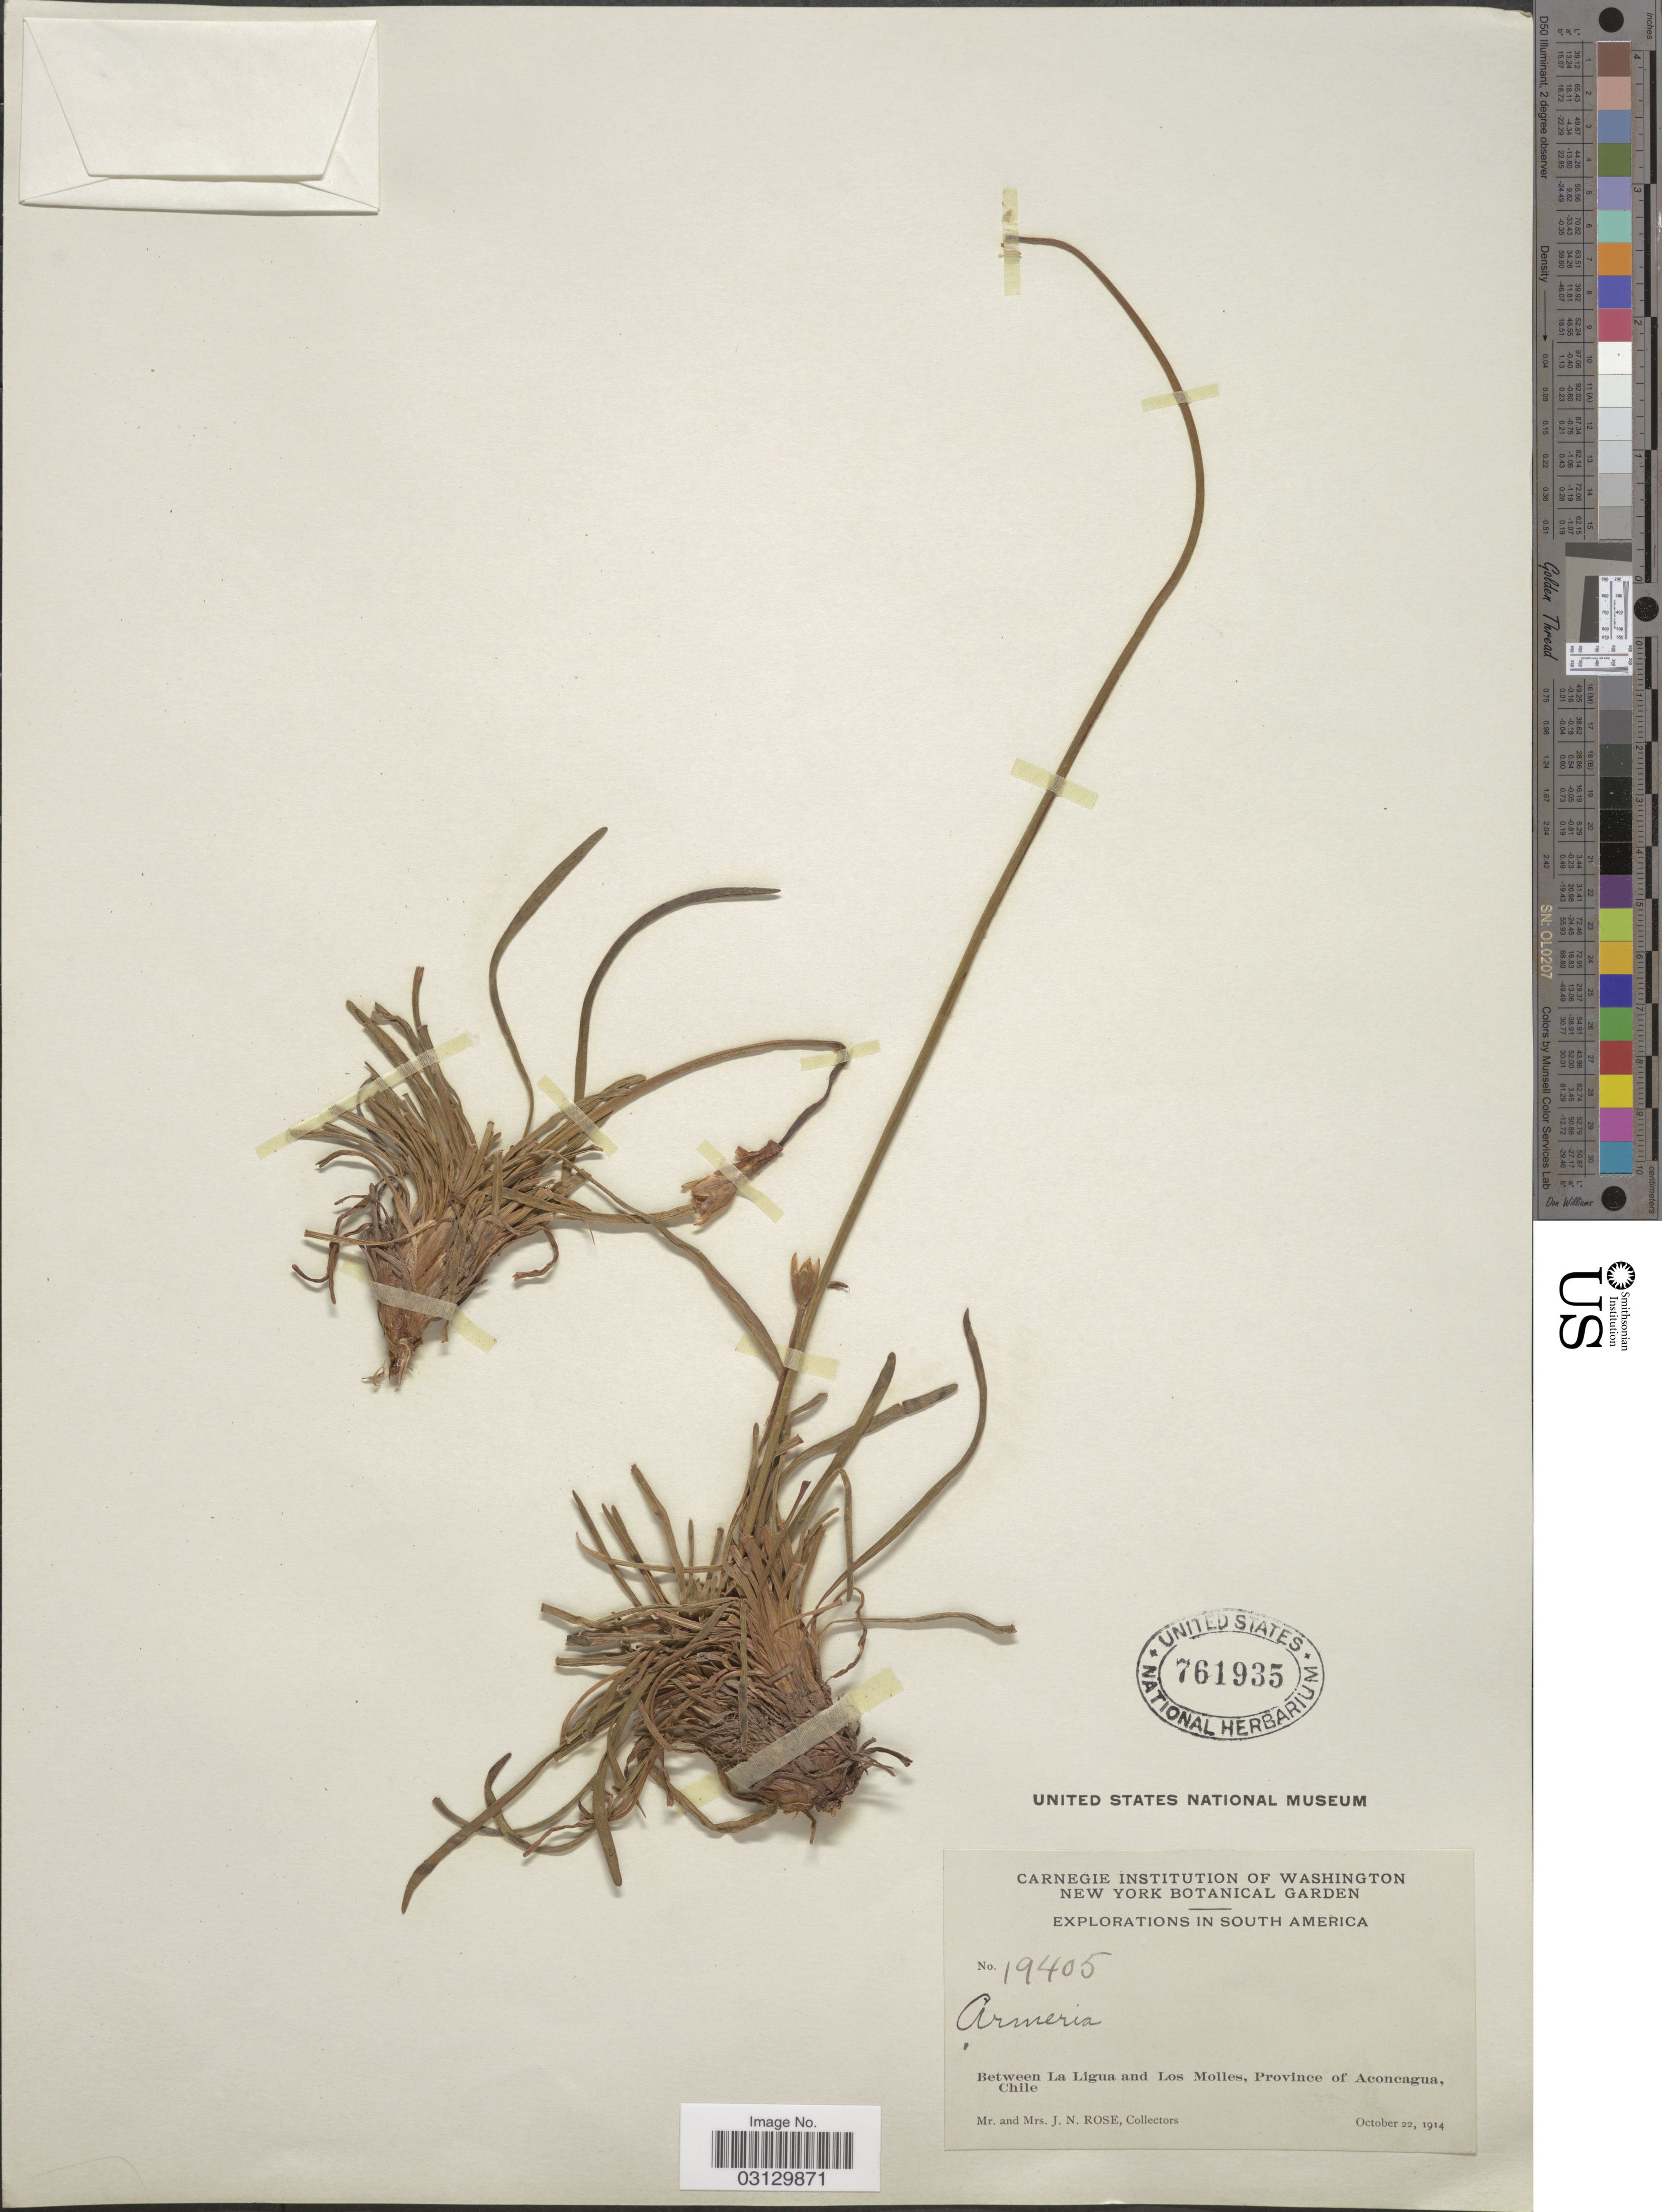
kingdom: Plantae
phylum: Tracheophyta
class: Magnoliopsida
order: Caryophyllales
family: Plumbaginaceae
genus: Armeria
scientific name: Armeria maritima subsp. andina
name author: (Poepp. ex Boiss.) D.M. Moore & H.O. Yates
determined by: Strong, M. T., (US), Smithsonian Institution - National Museum of Natural History (UNITED STATES)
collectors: J. N. Rose & L. B. Rose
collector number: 19405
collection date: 1914-10-22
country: Chile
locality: Between La Ligua and Los Molles, Province of Aconcagua.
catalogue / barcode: US 761935